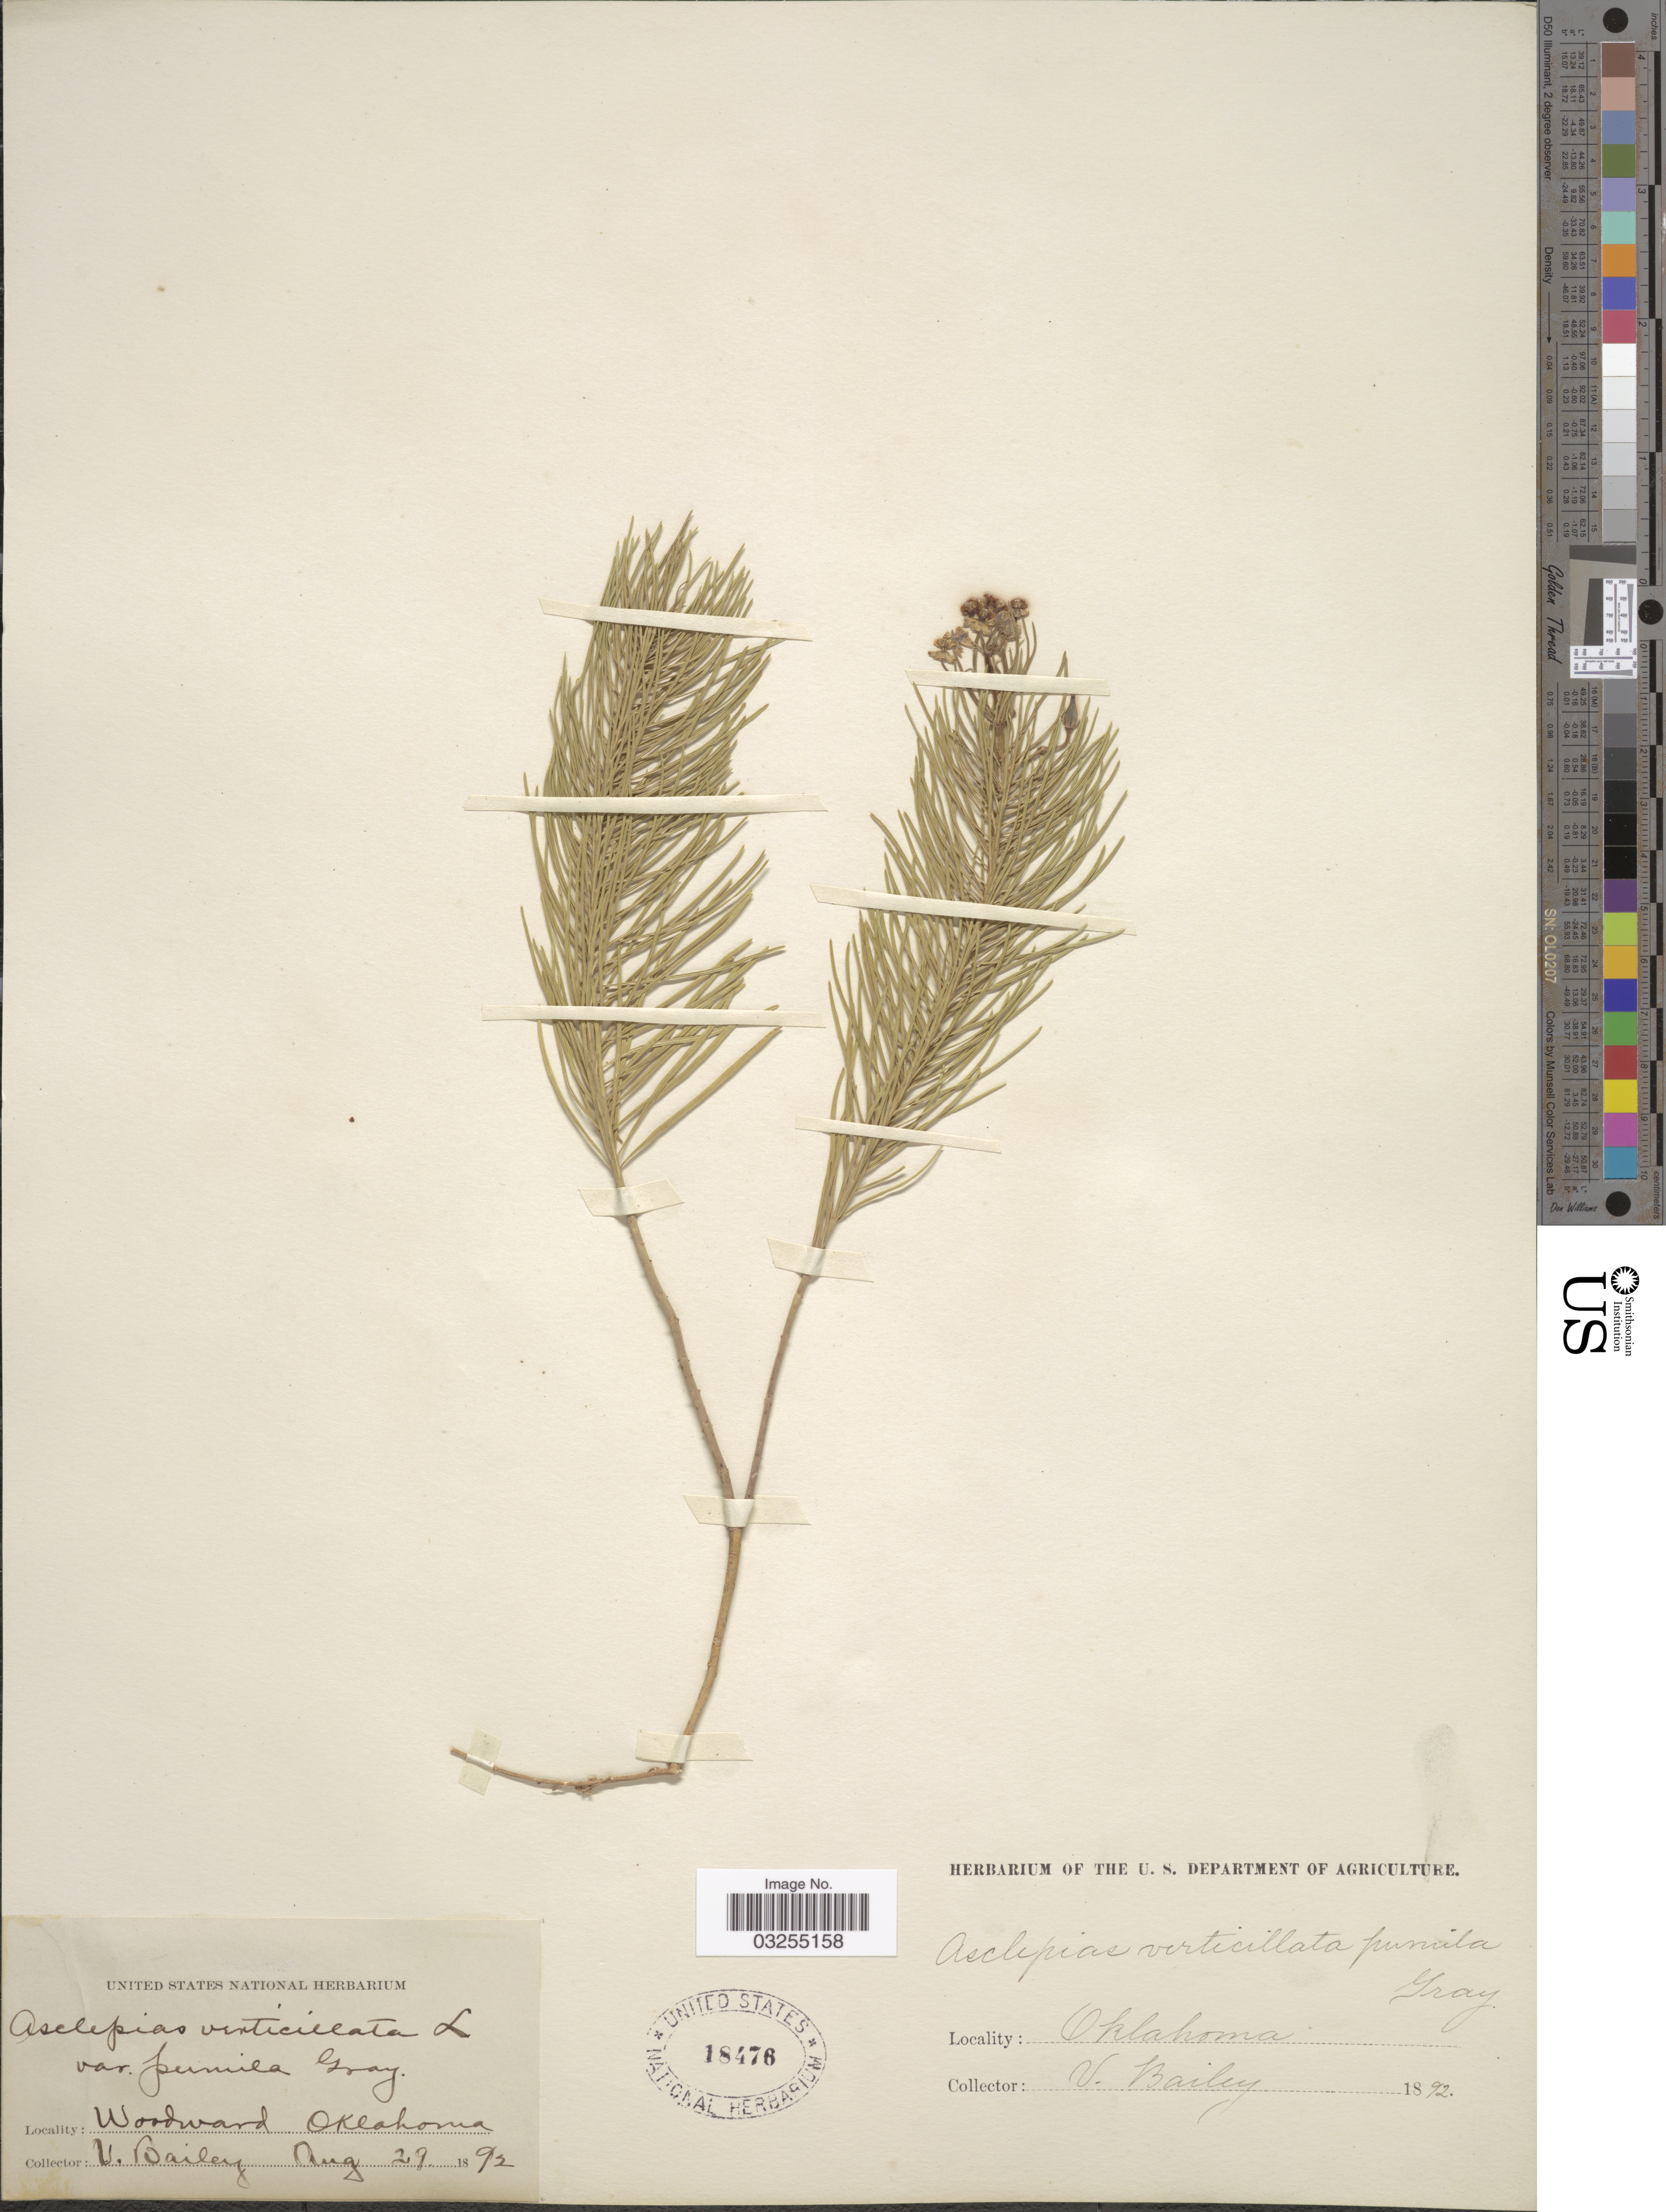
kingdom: Plantae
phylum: Tracheophyta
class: Magnoliopsida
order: Gentianales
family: Apocynaceae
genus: Asclepias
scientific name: Asclepias pumila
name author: (A. Gray) Vail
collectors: V. L. Bailey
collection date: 1892-08-29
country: United States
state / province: Oklahoma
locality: Woodward.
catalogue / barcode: US 18476